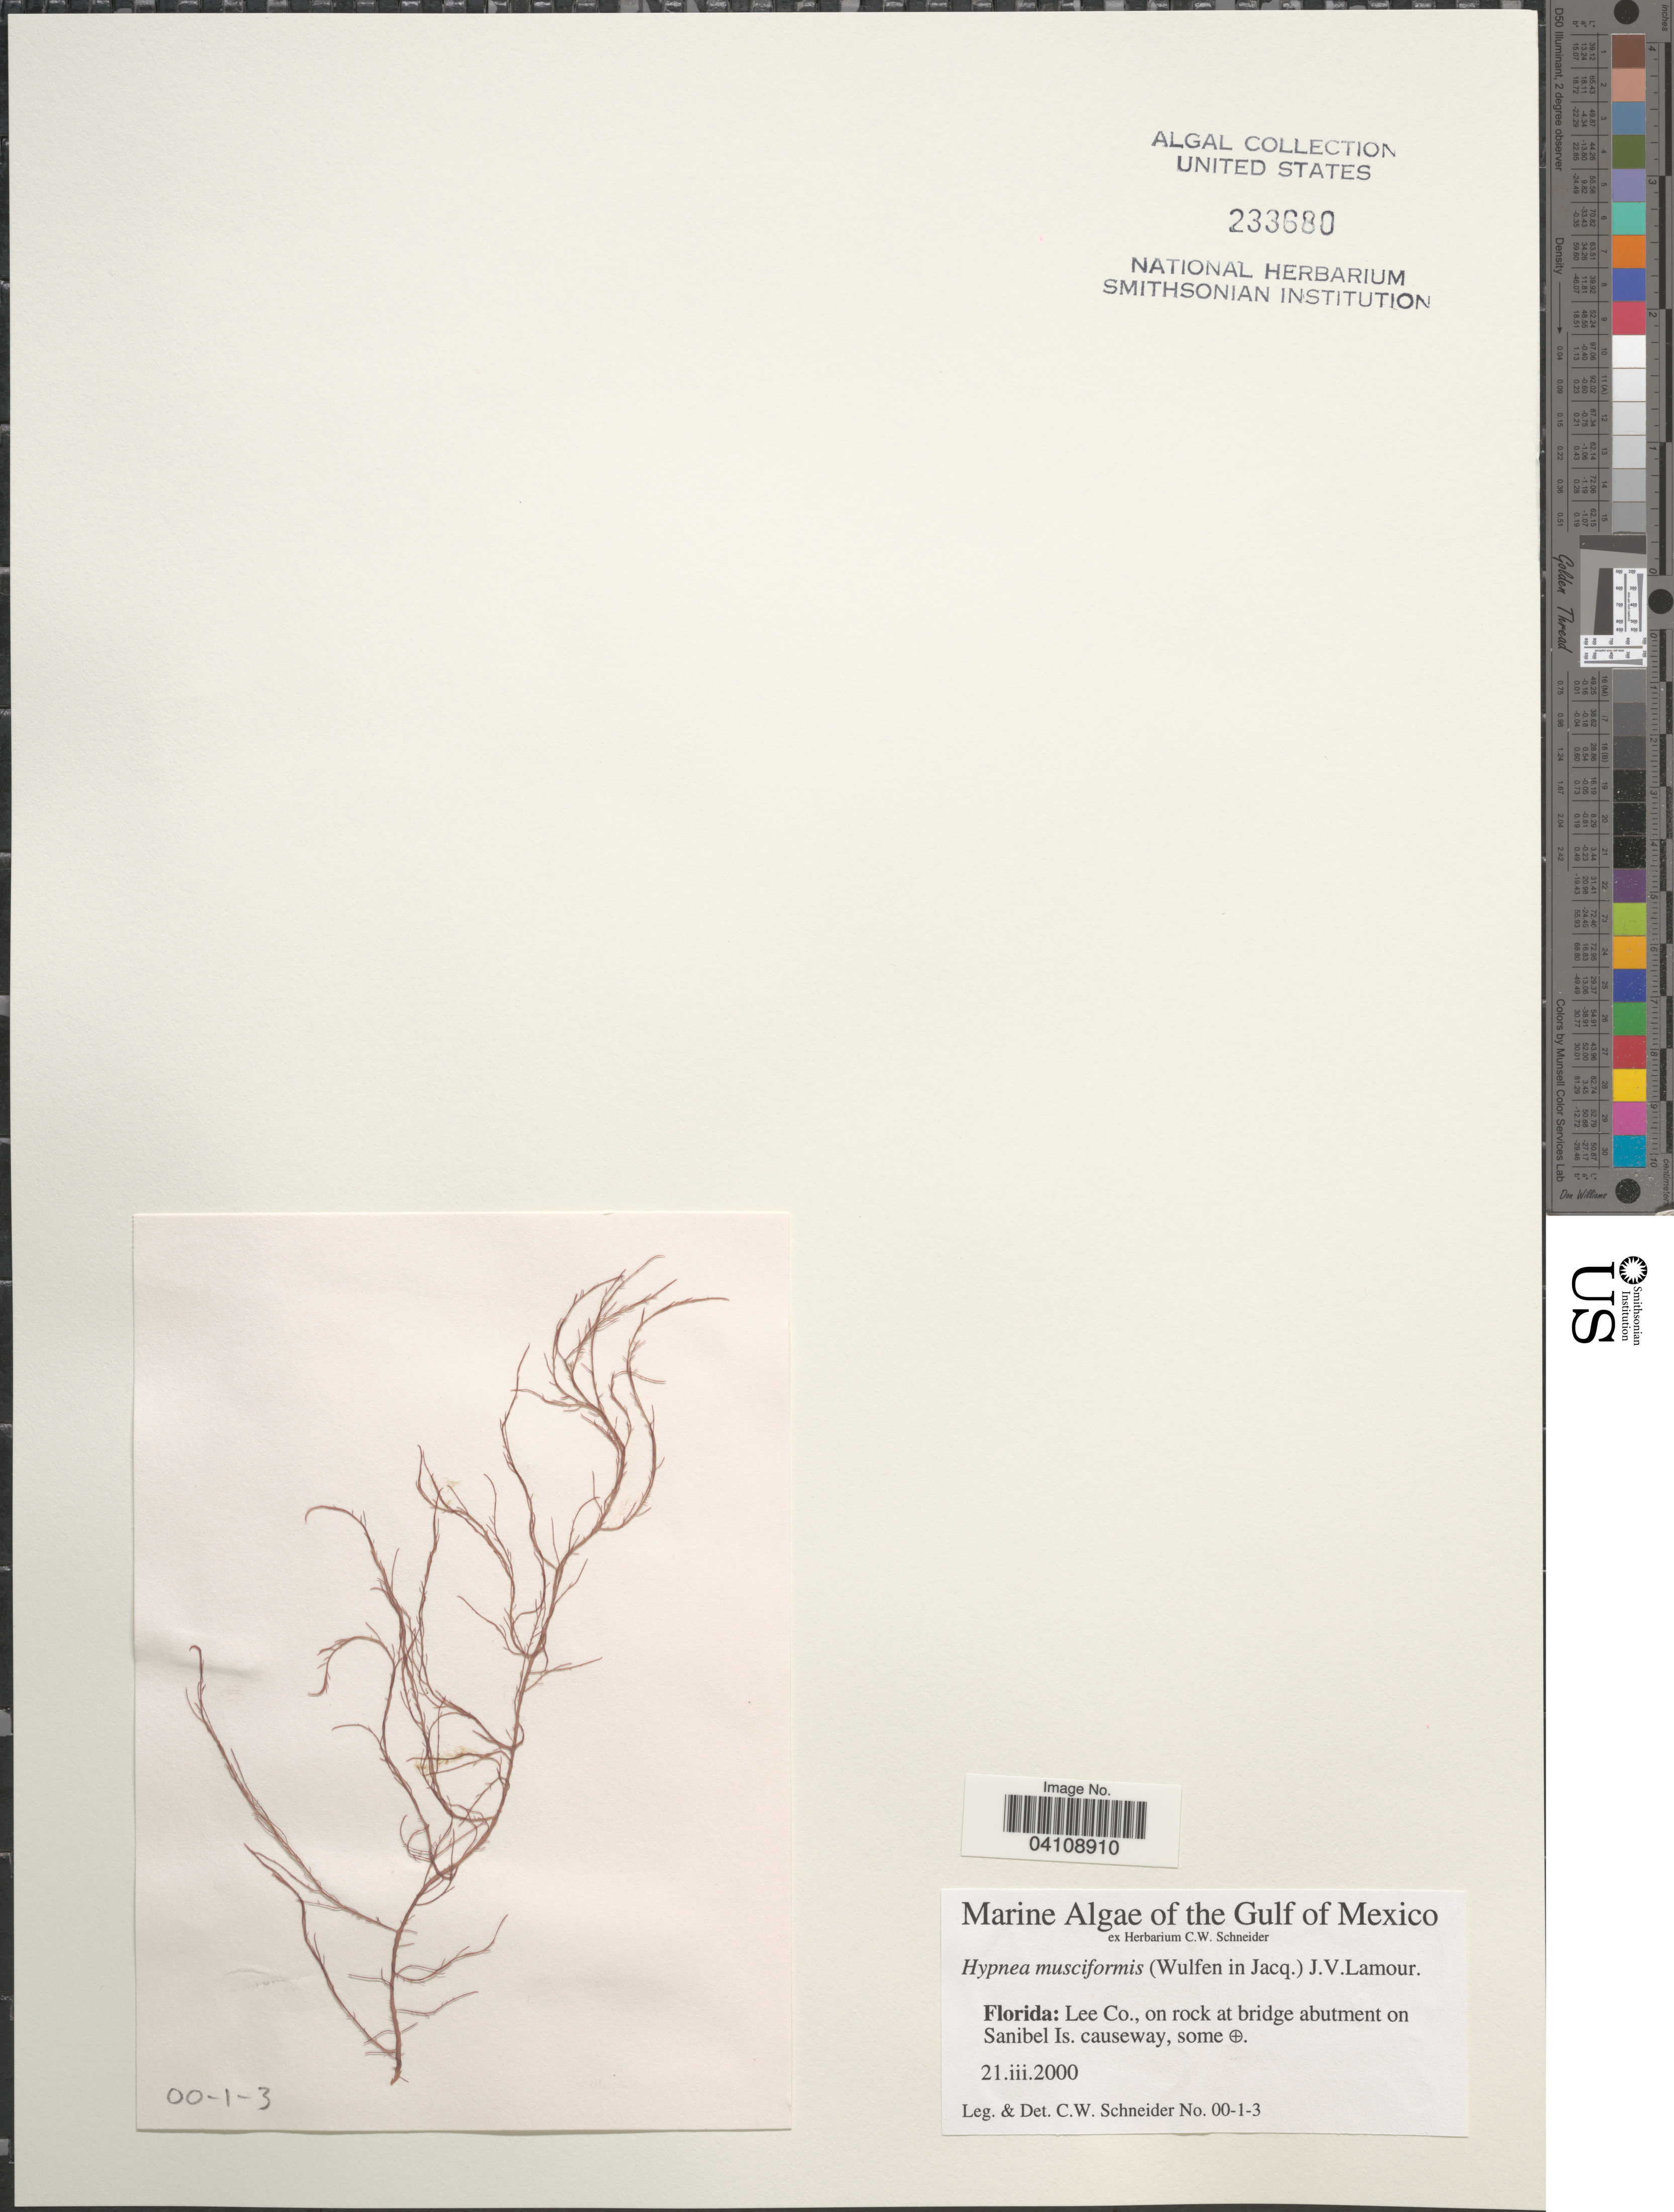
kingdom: Plantae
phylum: Rhodophyta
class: Florideophyceae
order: Gigartinales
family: Cystocloniaceae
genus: Hypnea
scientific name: Hypnea musciformis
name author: (Wulfen) J.V.Lamouroux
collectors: C. W.Schneider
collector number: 00-1-3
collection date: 2000-03-21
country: United States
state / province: Florida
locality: The Gulf of Mexico. Lee Co., on rock at bridge abutment on Sanibel Is. causeway.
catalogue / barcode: US 233680